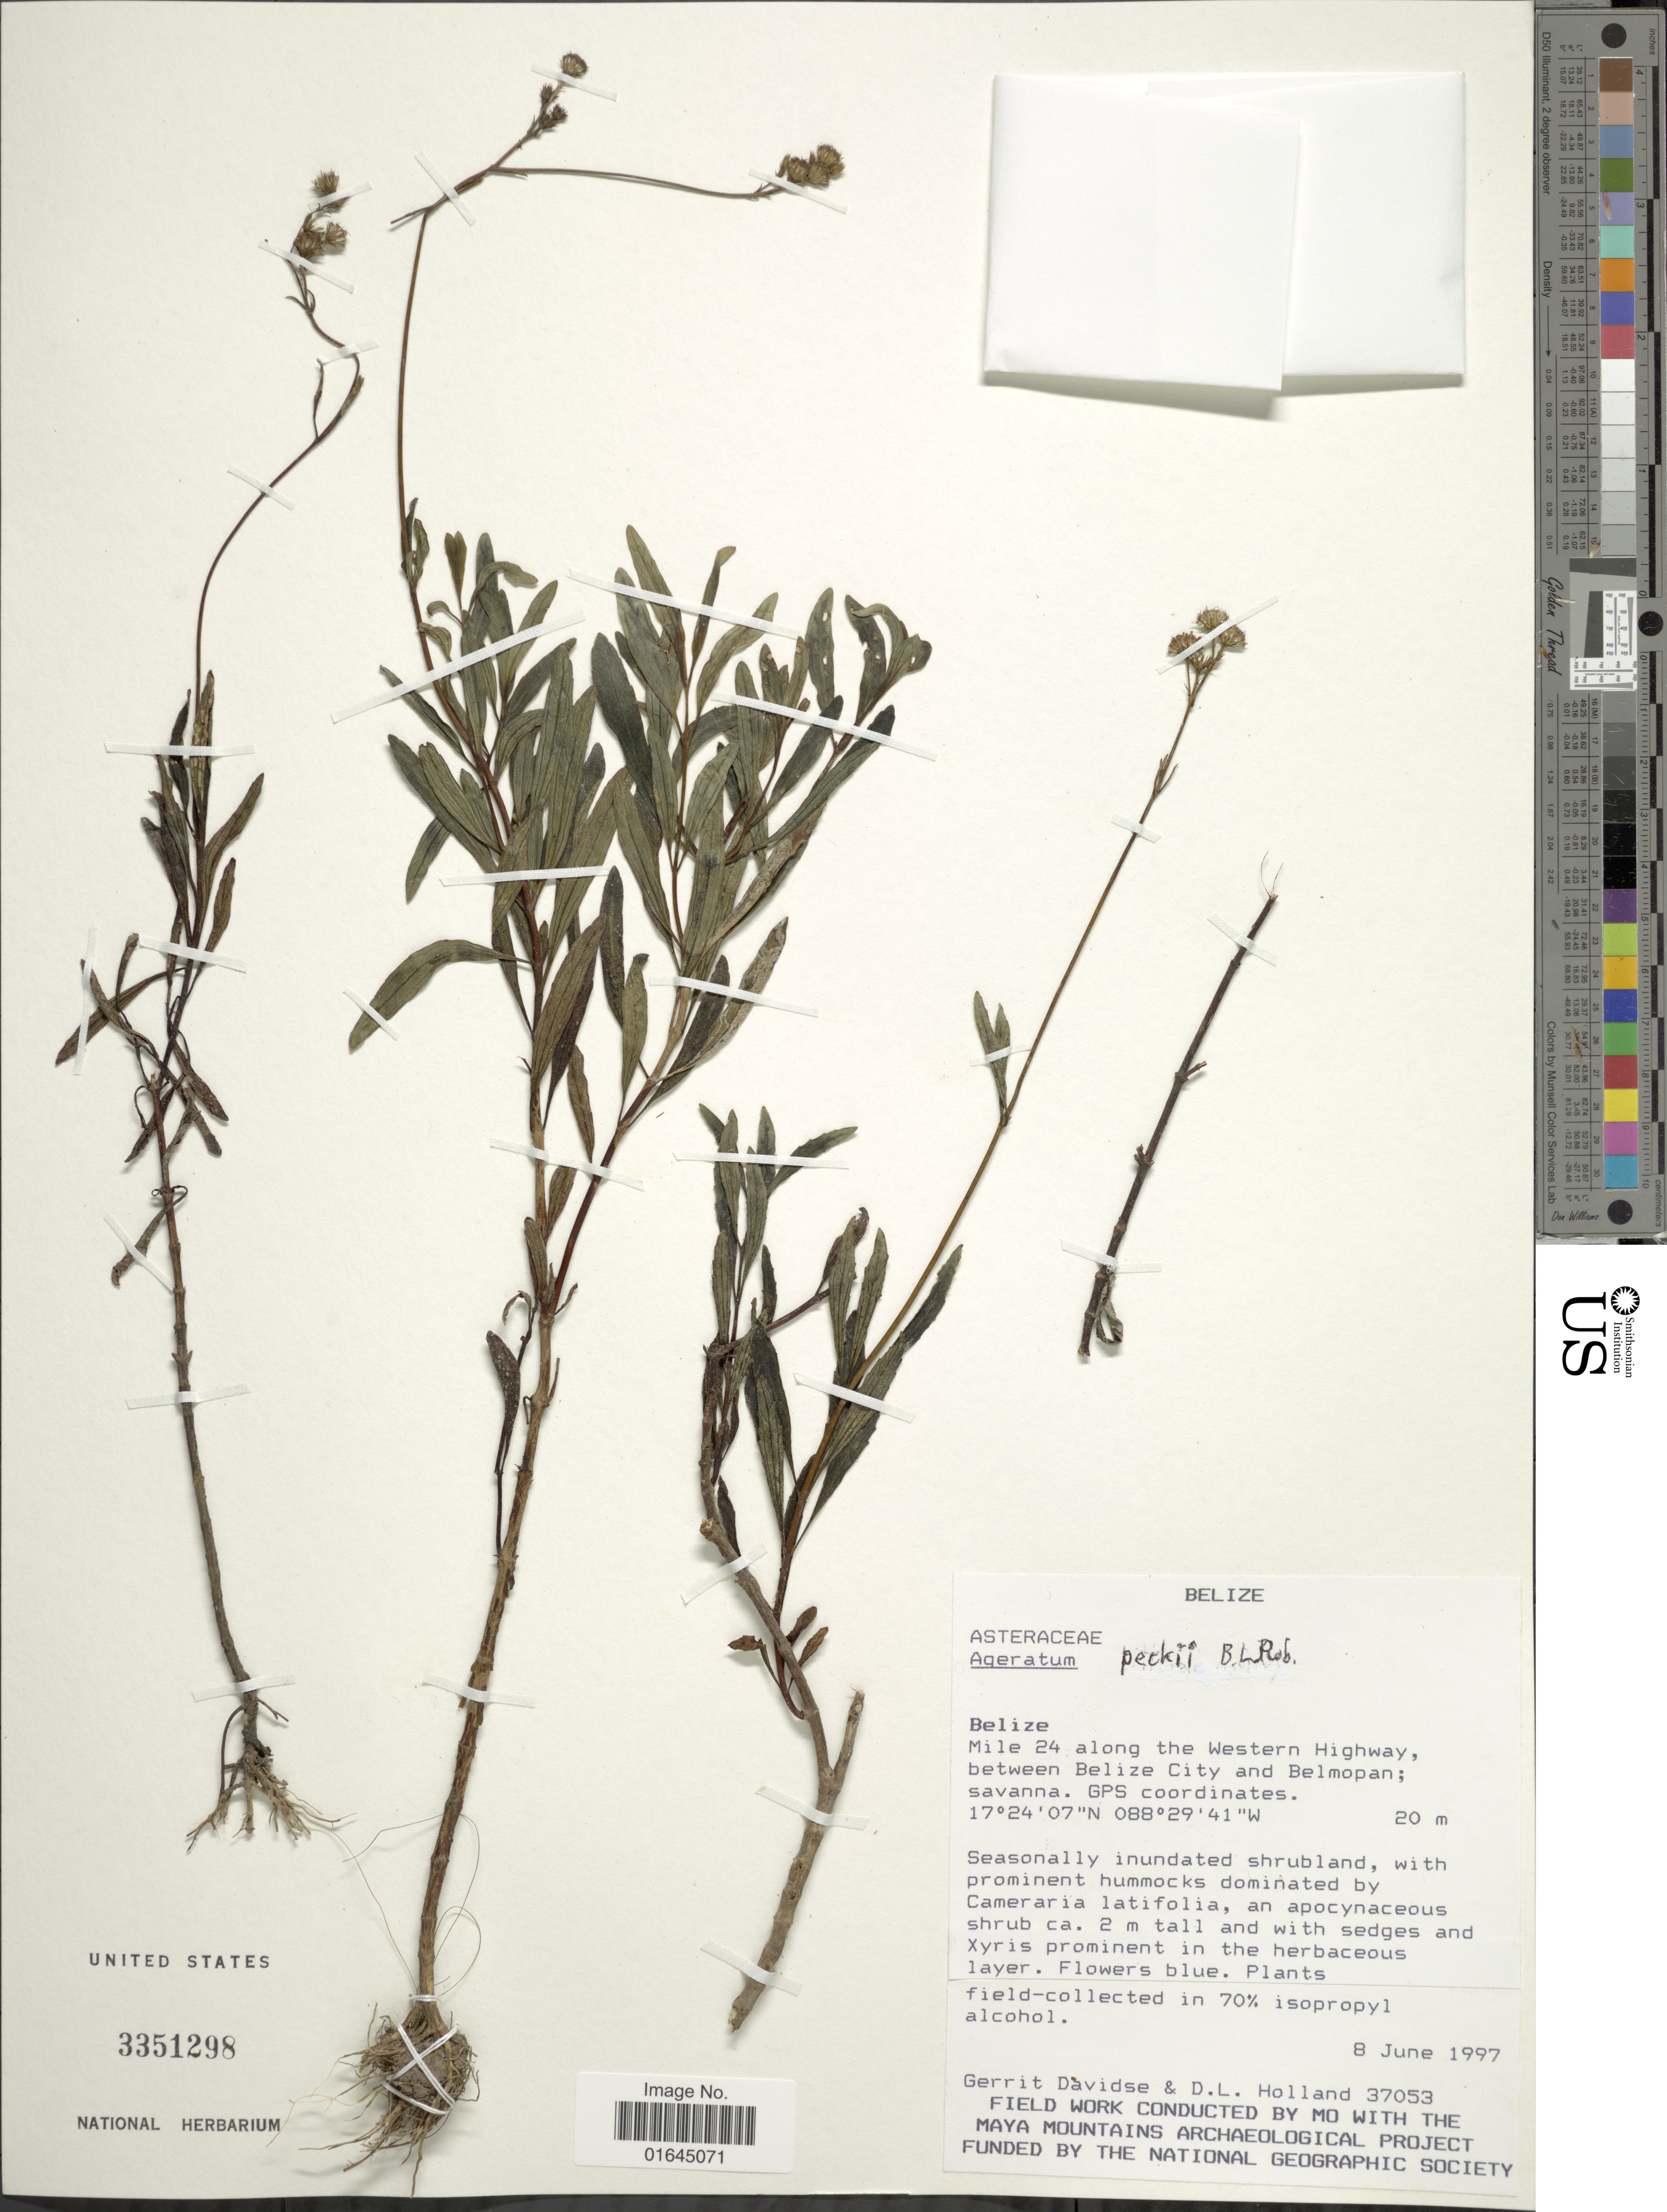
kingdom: Plantae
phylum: Tracheophyta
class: Magnoliopsida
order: Asterales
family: Asteraceae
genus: Ageratum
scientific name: Ageratum peckii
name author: B.L. Rob.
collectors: G. Davidse & D. Holland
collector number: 37053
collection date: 1997-06-09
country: Belize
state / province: Belize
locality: Mile 24 lonf the Western Highway, between Belize City and Belmopan.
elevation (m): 20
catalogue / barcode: US 3351298